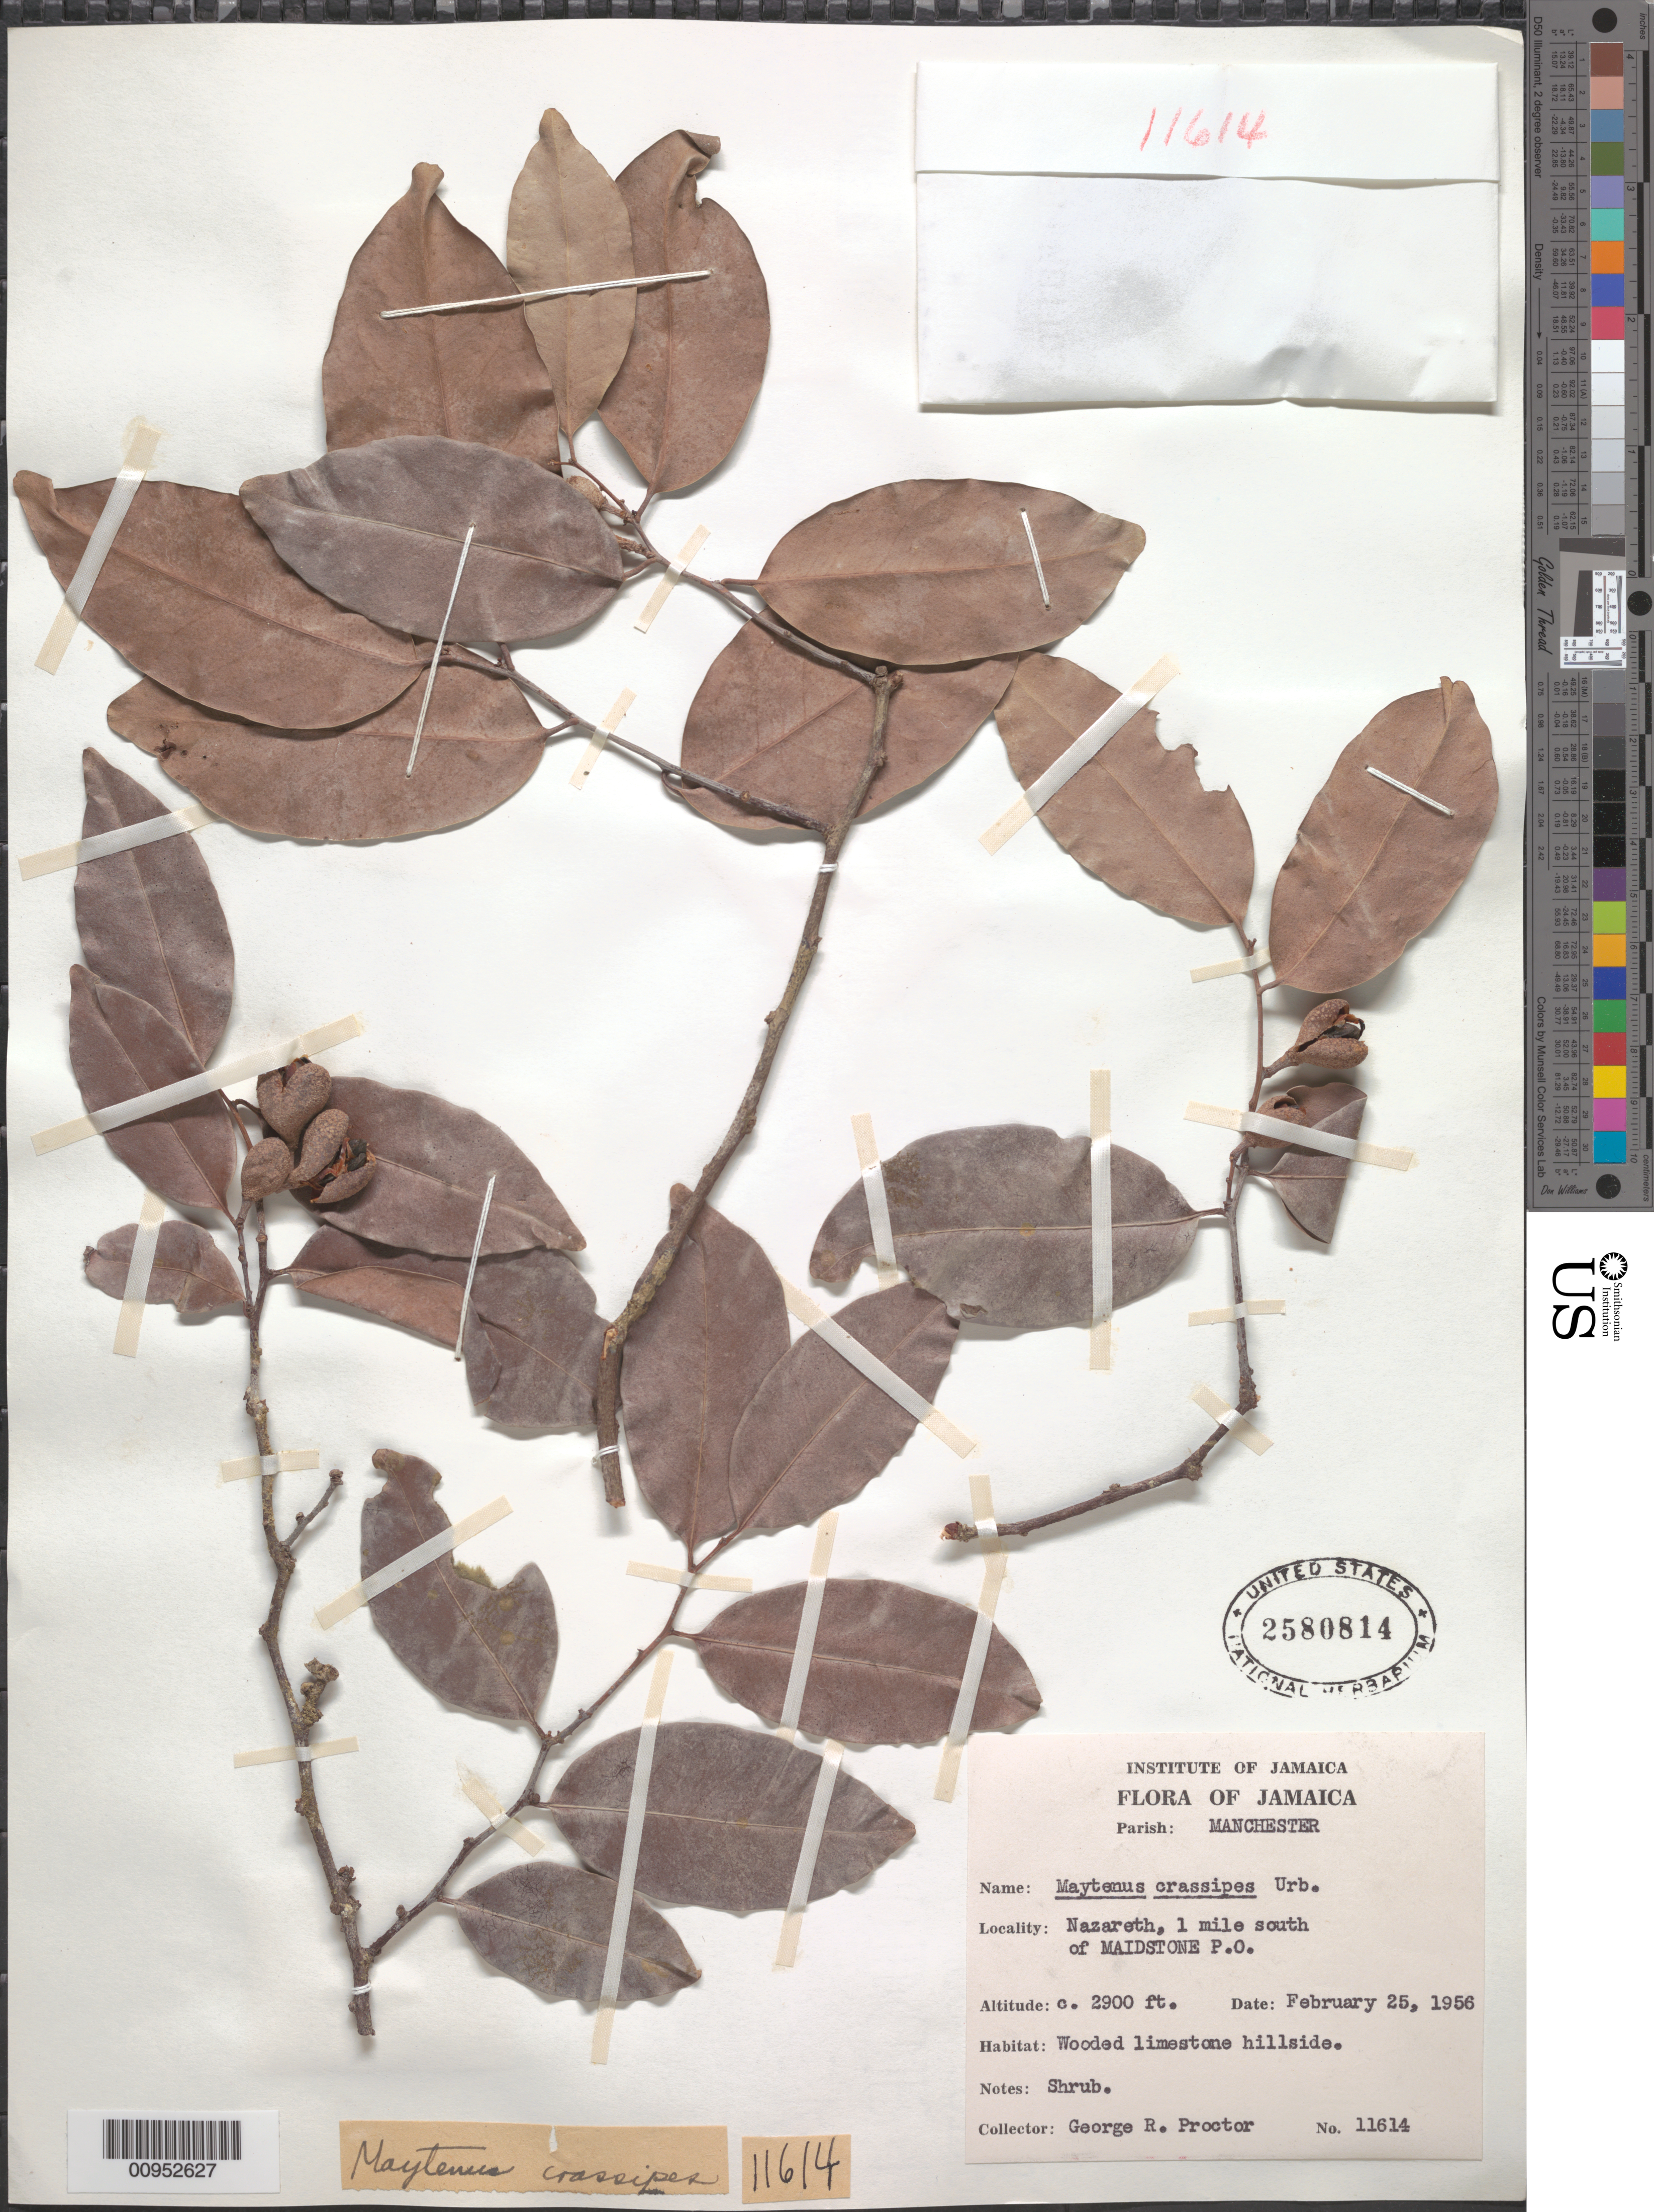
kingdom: Plantae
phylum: Tracheophyta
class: Magnoliopsida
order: Celastrales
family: Celastraceae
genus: Maytenus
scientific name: Maytenus crassipes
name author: Urb.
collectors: G. R. Proctor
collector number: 11614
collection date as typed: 25 Feb 1956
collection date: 1956-02-25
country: Jamaica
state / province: Manchester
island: Jamaica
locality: Nazareth, 1 mile south of Maidstone P.O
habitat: Wooded limestone hillside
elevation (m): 884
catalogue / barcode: US 2580814